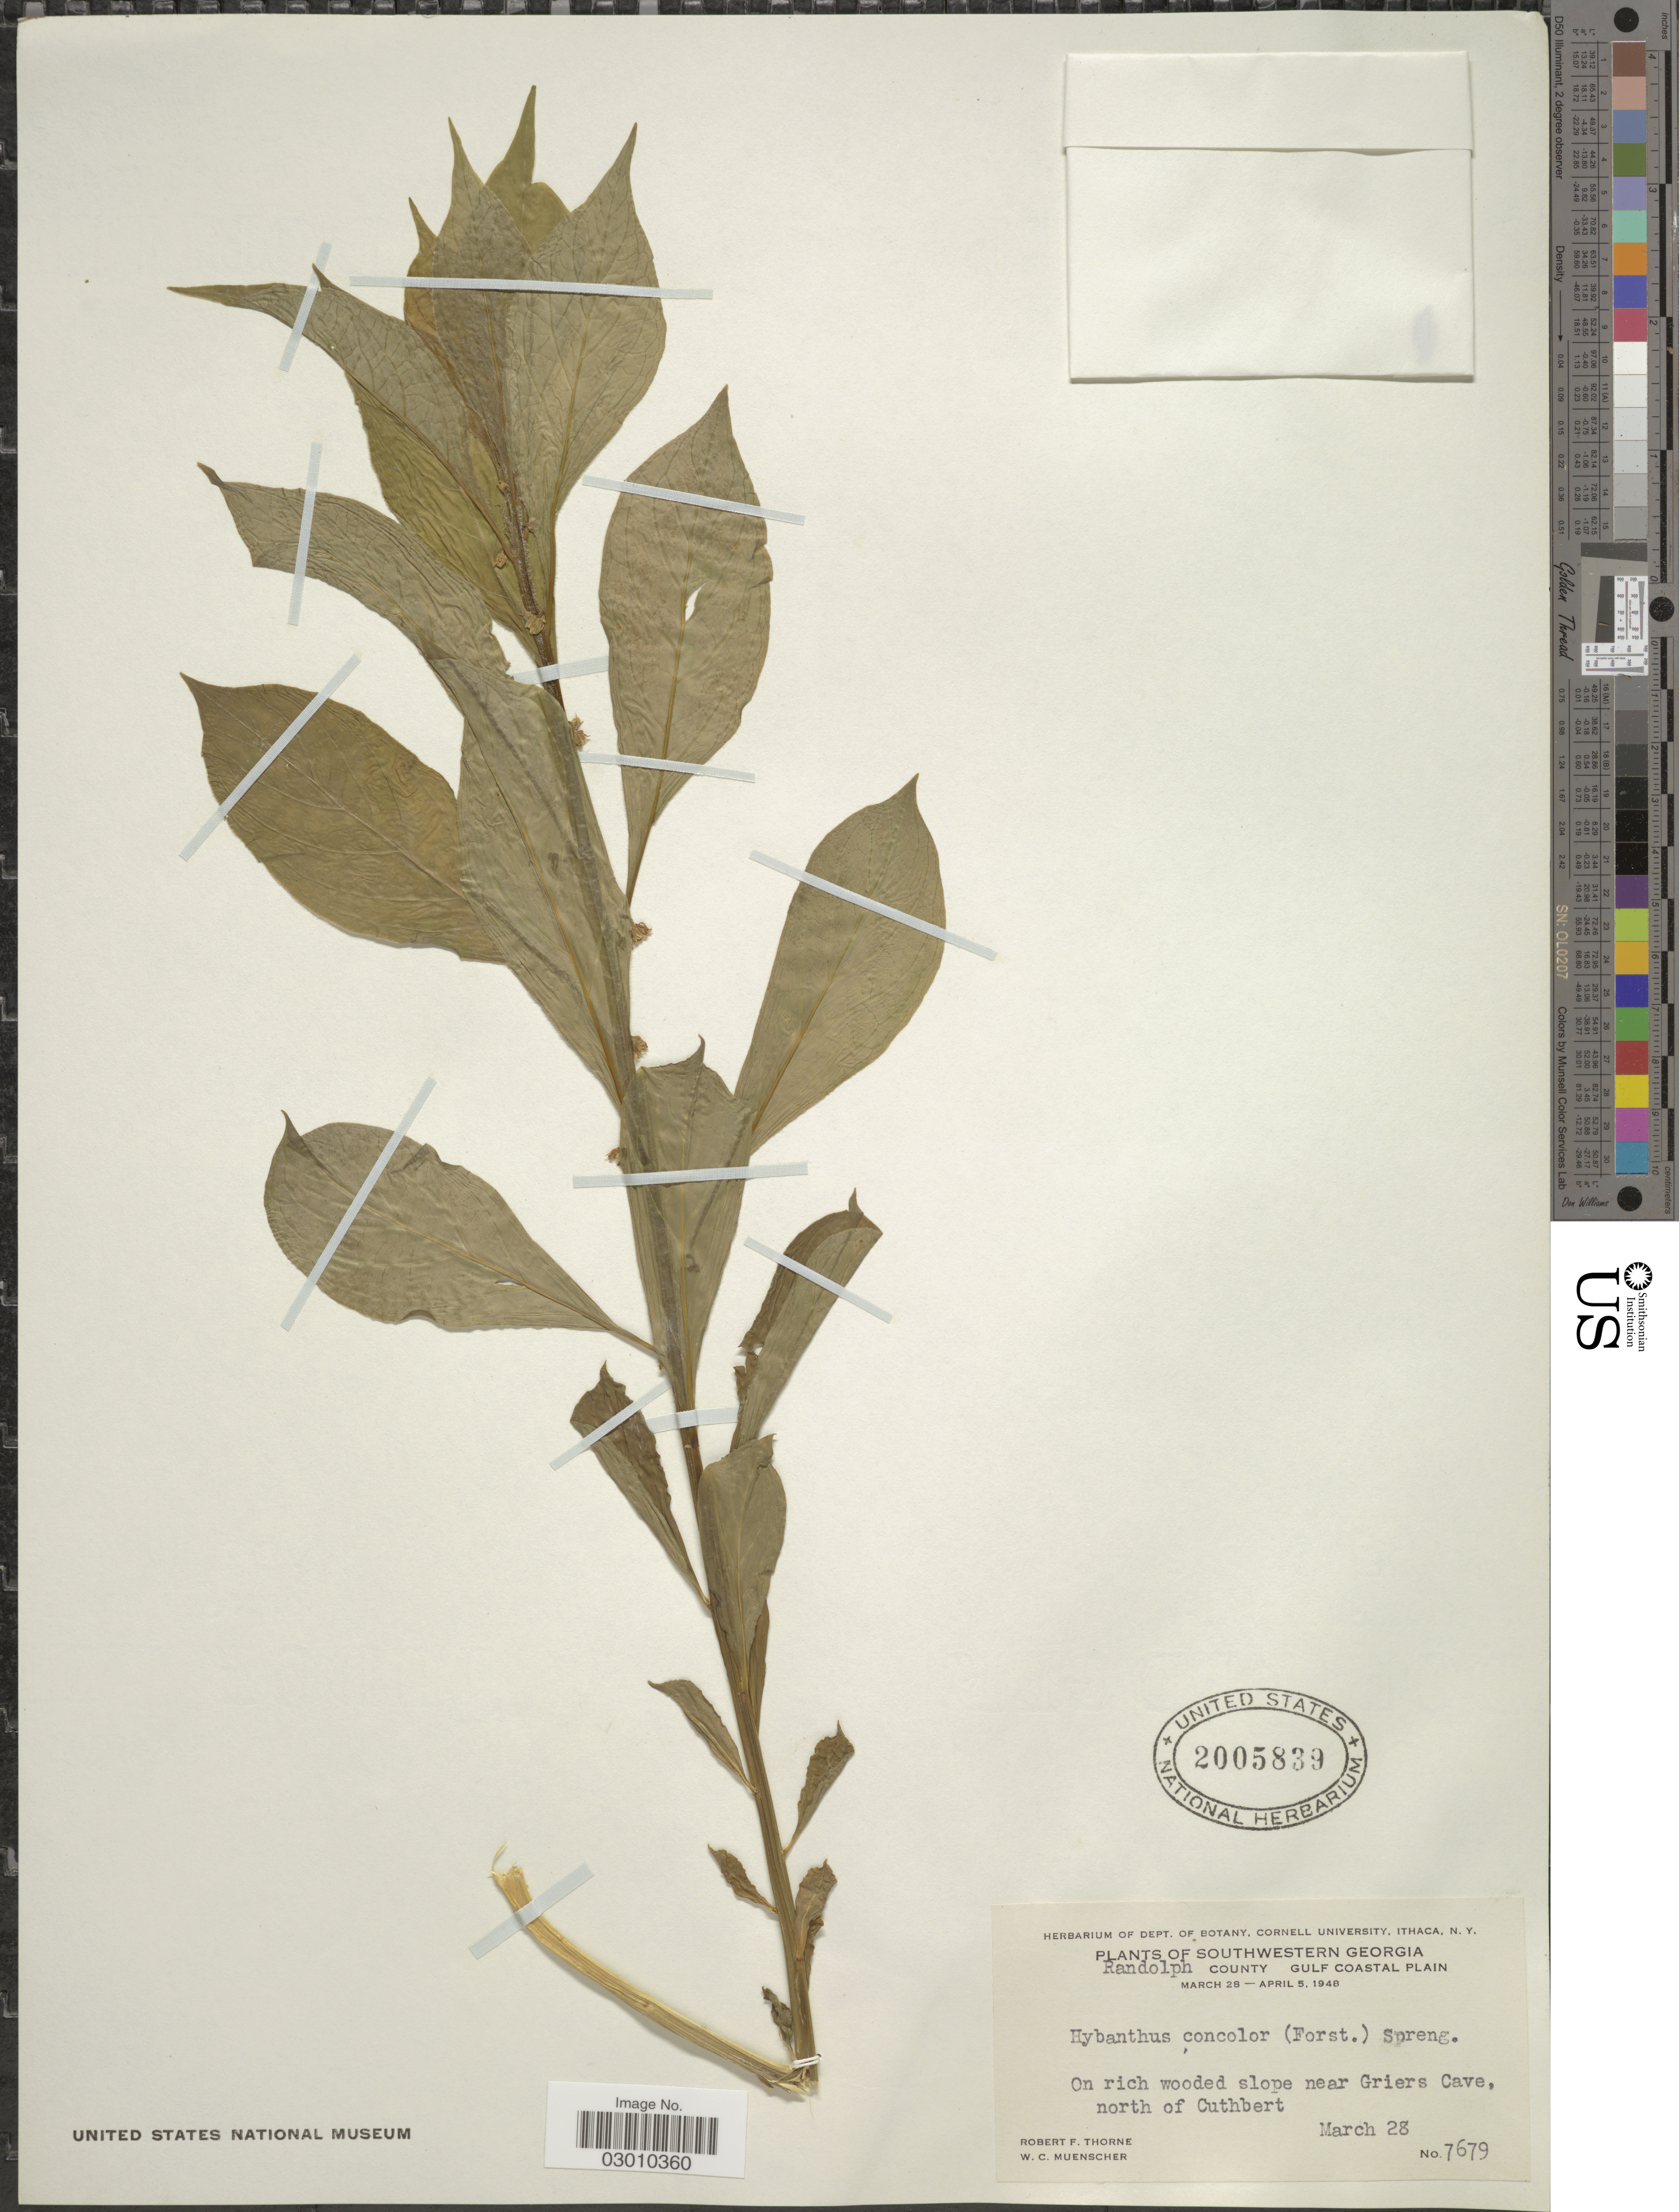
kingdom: Plantae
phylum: Tracheophyta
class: Magnoliopsida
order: Malpighiales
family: Violaceae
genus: Cubelium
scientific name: Cubelium concolor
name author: (T.F. Forst.) Raf. ex Britton & A. Br.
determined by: Strong, Mark T., (BOT), Smithsonian Institution - National Museum of Natural History (UNITED STATES)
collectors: R. F. Thorne & W. Muenscher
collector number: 7679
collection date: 1948-03-28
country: United States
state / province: Georgia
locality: Southwestern Georgia, Randolph County, Gulf Coastal Plain. On rich wooded slope near Griers Cave, north of Cuthbert.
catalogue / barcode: US 2005839